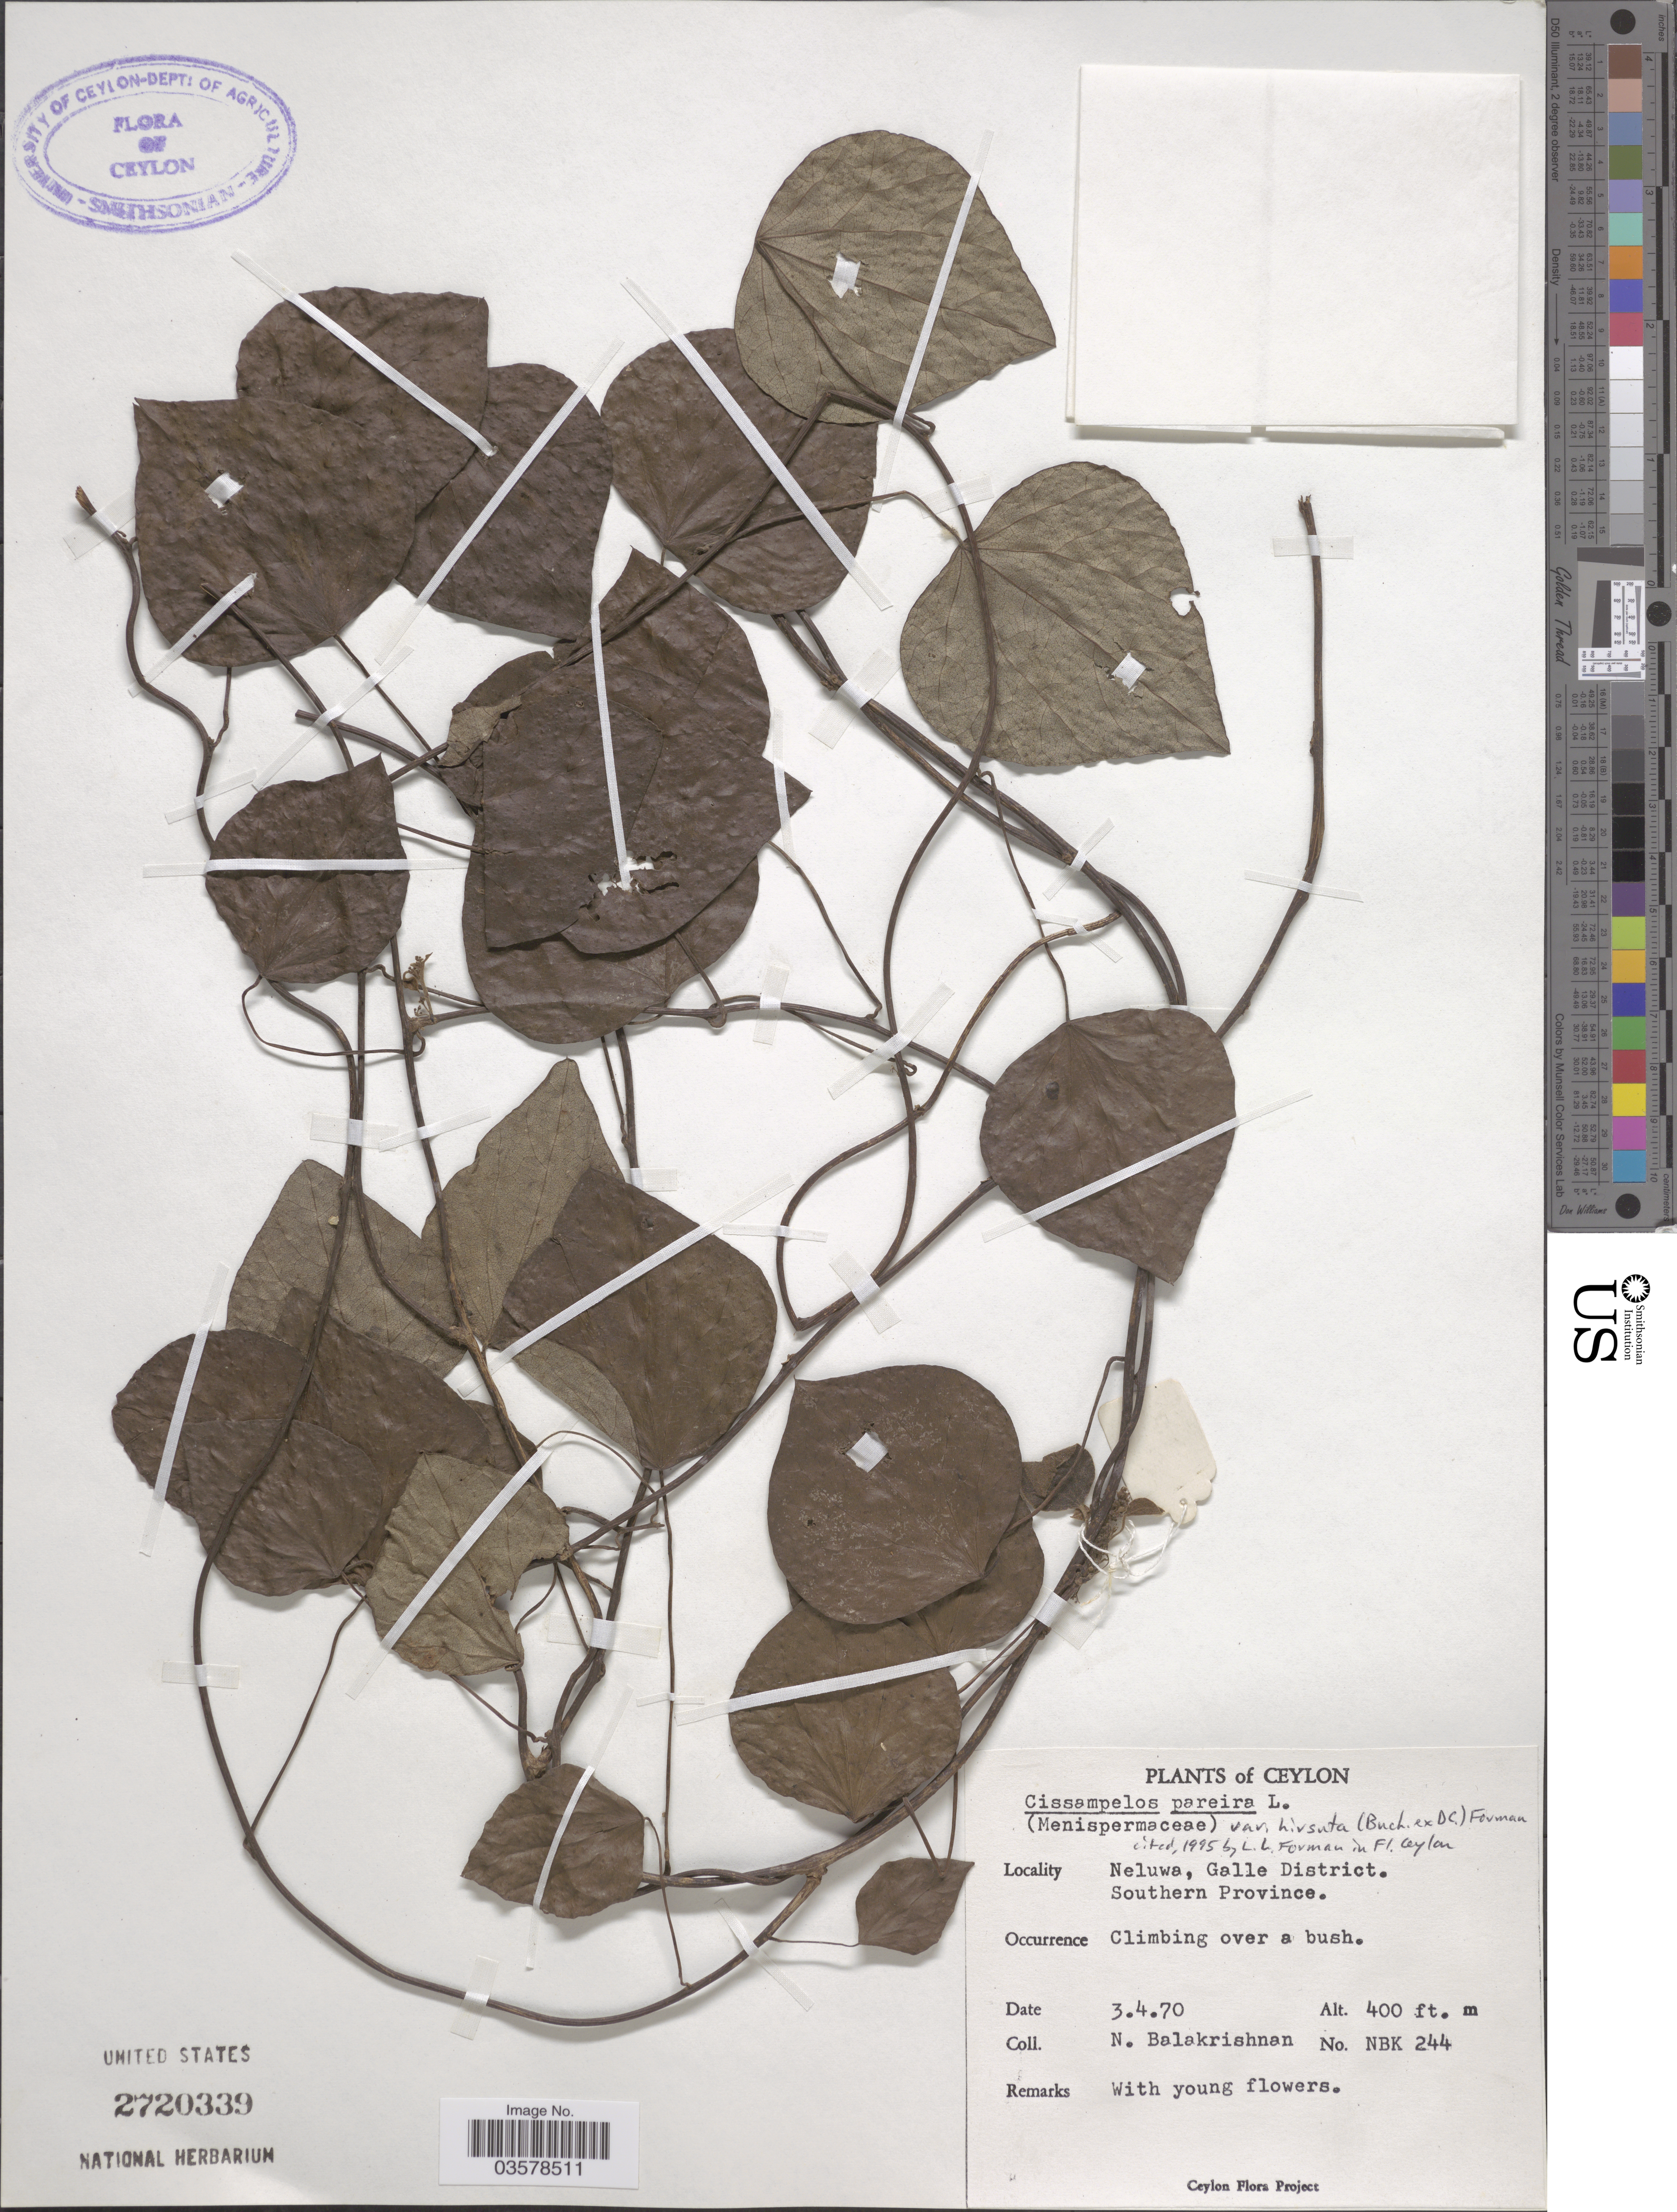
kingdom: Plantae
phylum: Tracheophyta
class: Magnoliopsida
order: Ranunculales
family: Menispermaceae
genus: Cissampelos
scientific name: Cissampelos pareira var. hirsuta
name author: (Buch.-Ham. ex DC.) Forman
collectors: N. Balakrishnan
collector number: NBK244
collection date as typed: Transcribed d/m/y: 3/4/70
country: Sri Lanka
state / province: Southern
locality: Ceylon. Neluwa, Galle District.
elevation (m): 122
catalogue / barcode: US 2720339